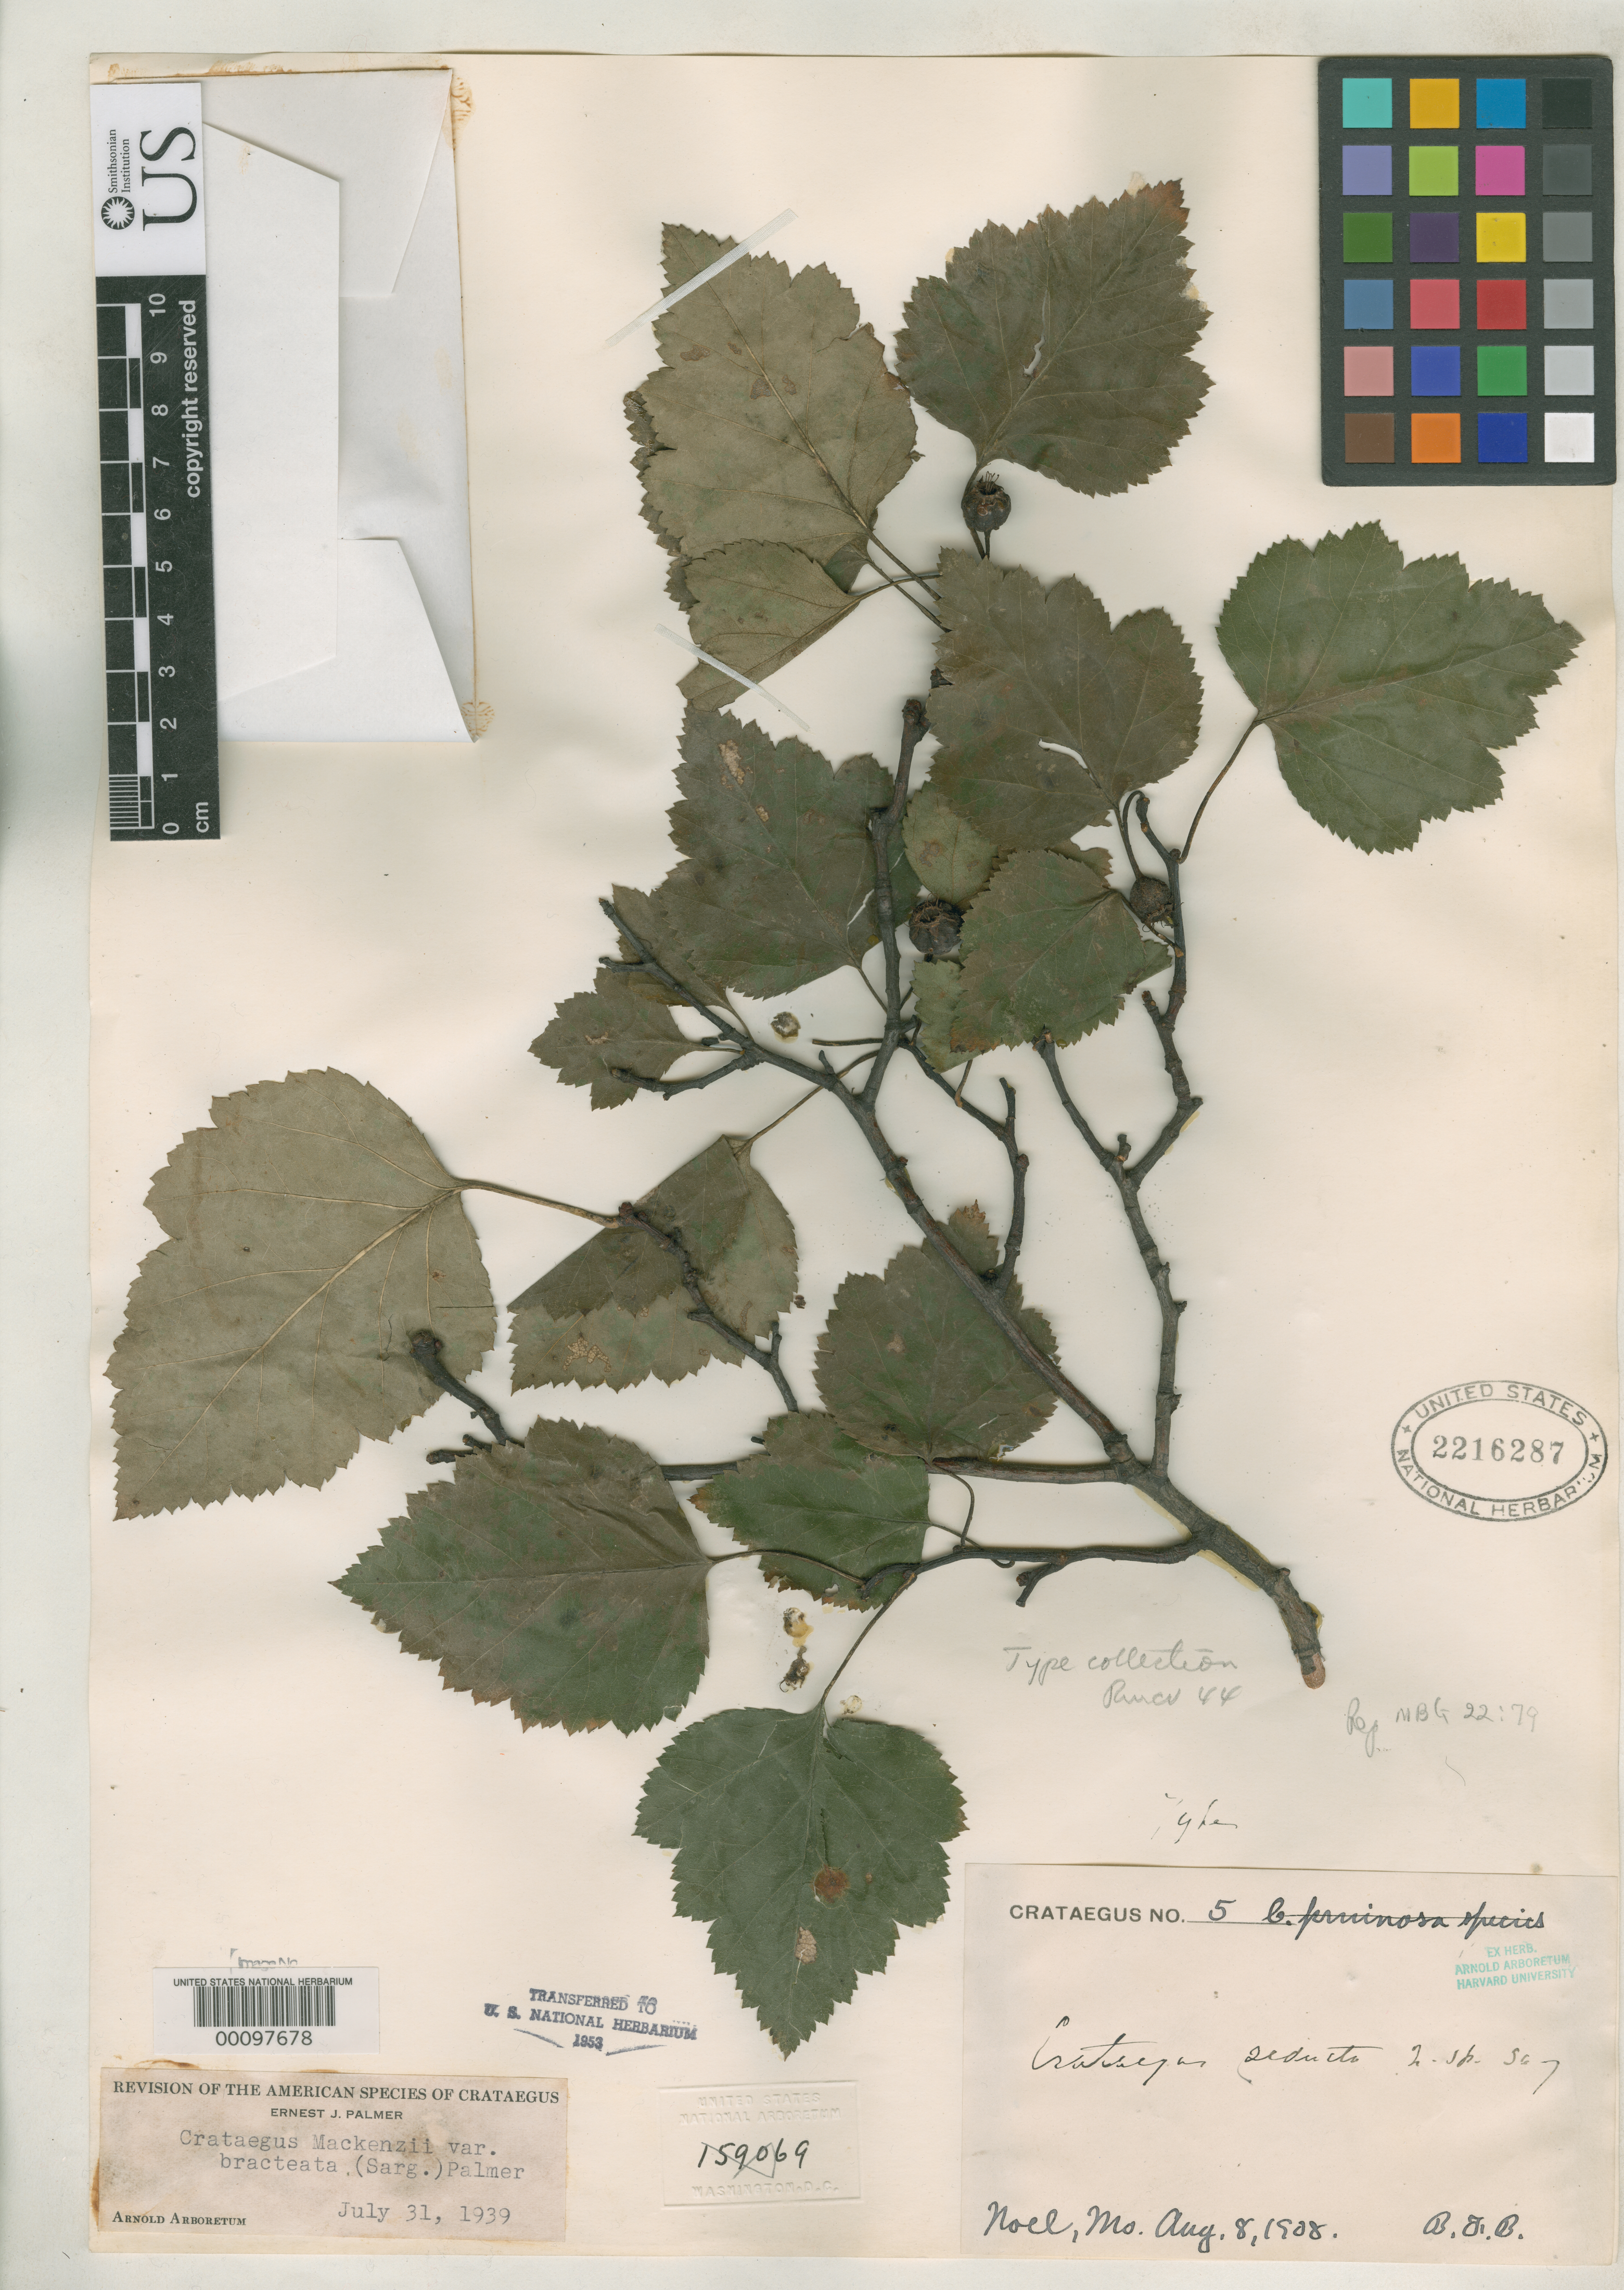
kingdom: Plantae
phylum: Tracheophyta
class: Magnoliopsida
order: Rosales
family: Rosaceae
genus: Crataegus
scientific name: Crataegus seducta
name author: Sarg.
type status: Isotype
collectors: B. F. Bush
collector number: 5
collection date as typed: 08 Aug 1908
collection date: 1908-08-08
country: United States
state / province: Missouri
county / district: McDonald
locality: Noel.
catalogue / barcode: US 2216287